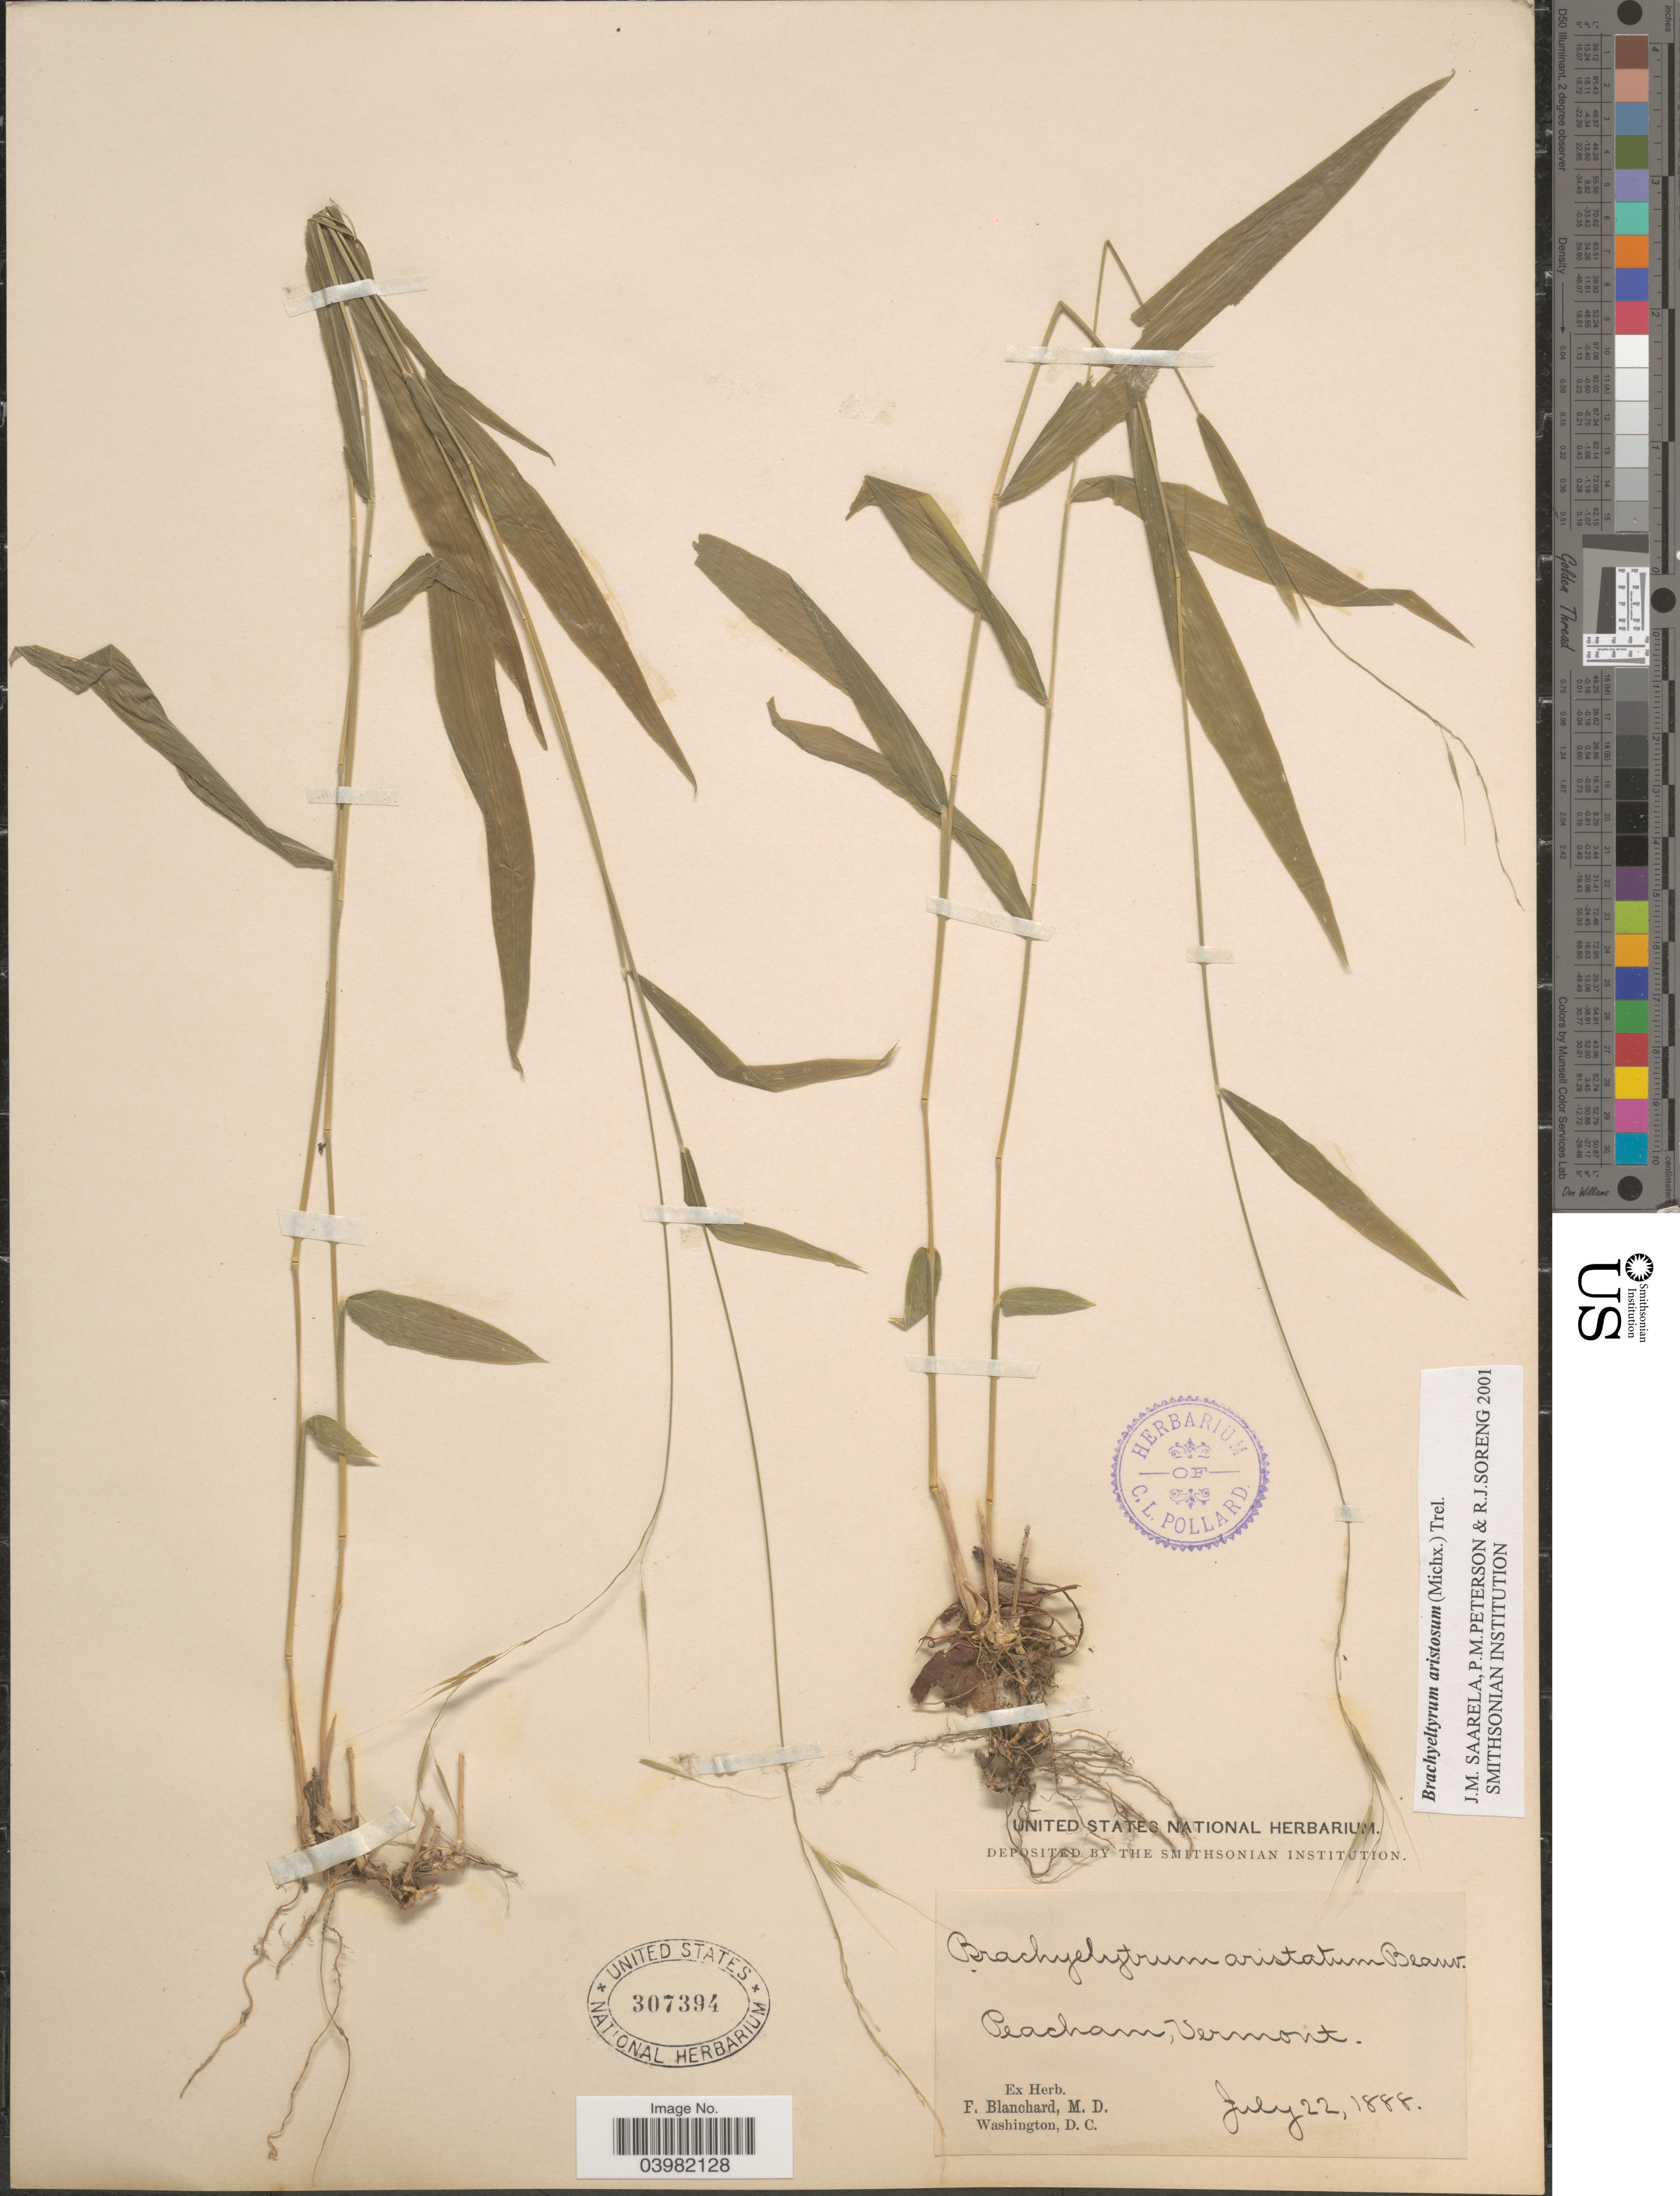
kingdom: Plantae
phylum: Tracheophyta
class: Liliopsida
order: Poales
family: Poaceae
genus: Brachyelytrum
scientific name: Brachyelytrum aristosum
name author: (Michx.) P. Beauv. ex Trel.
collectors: ex herb. F. Blanchard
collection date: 1888-07-22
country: United States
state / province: Vermont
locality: Peacham.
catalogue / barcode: US 307394